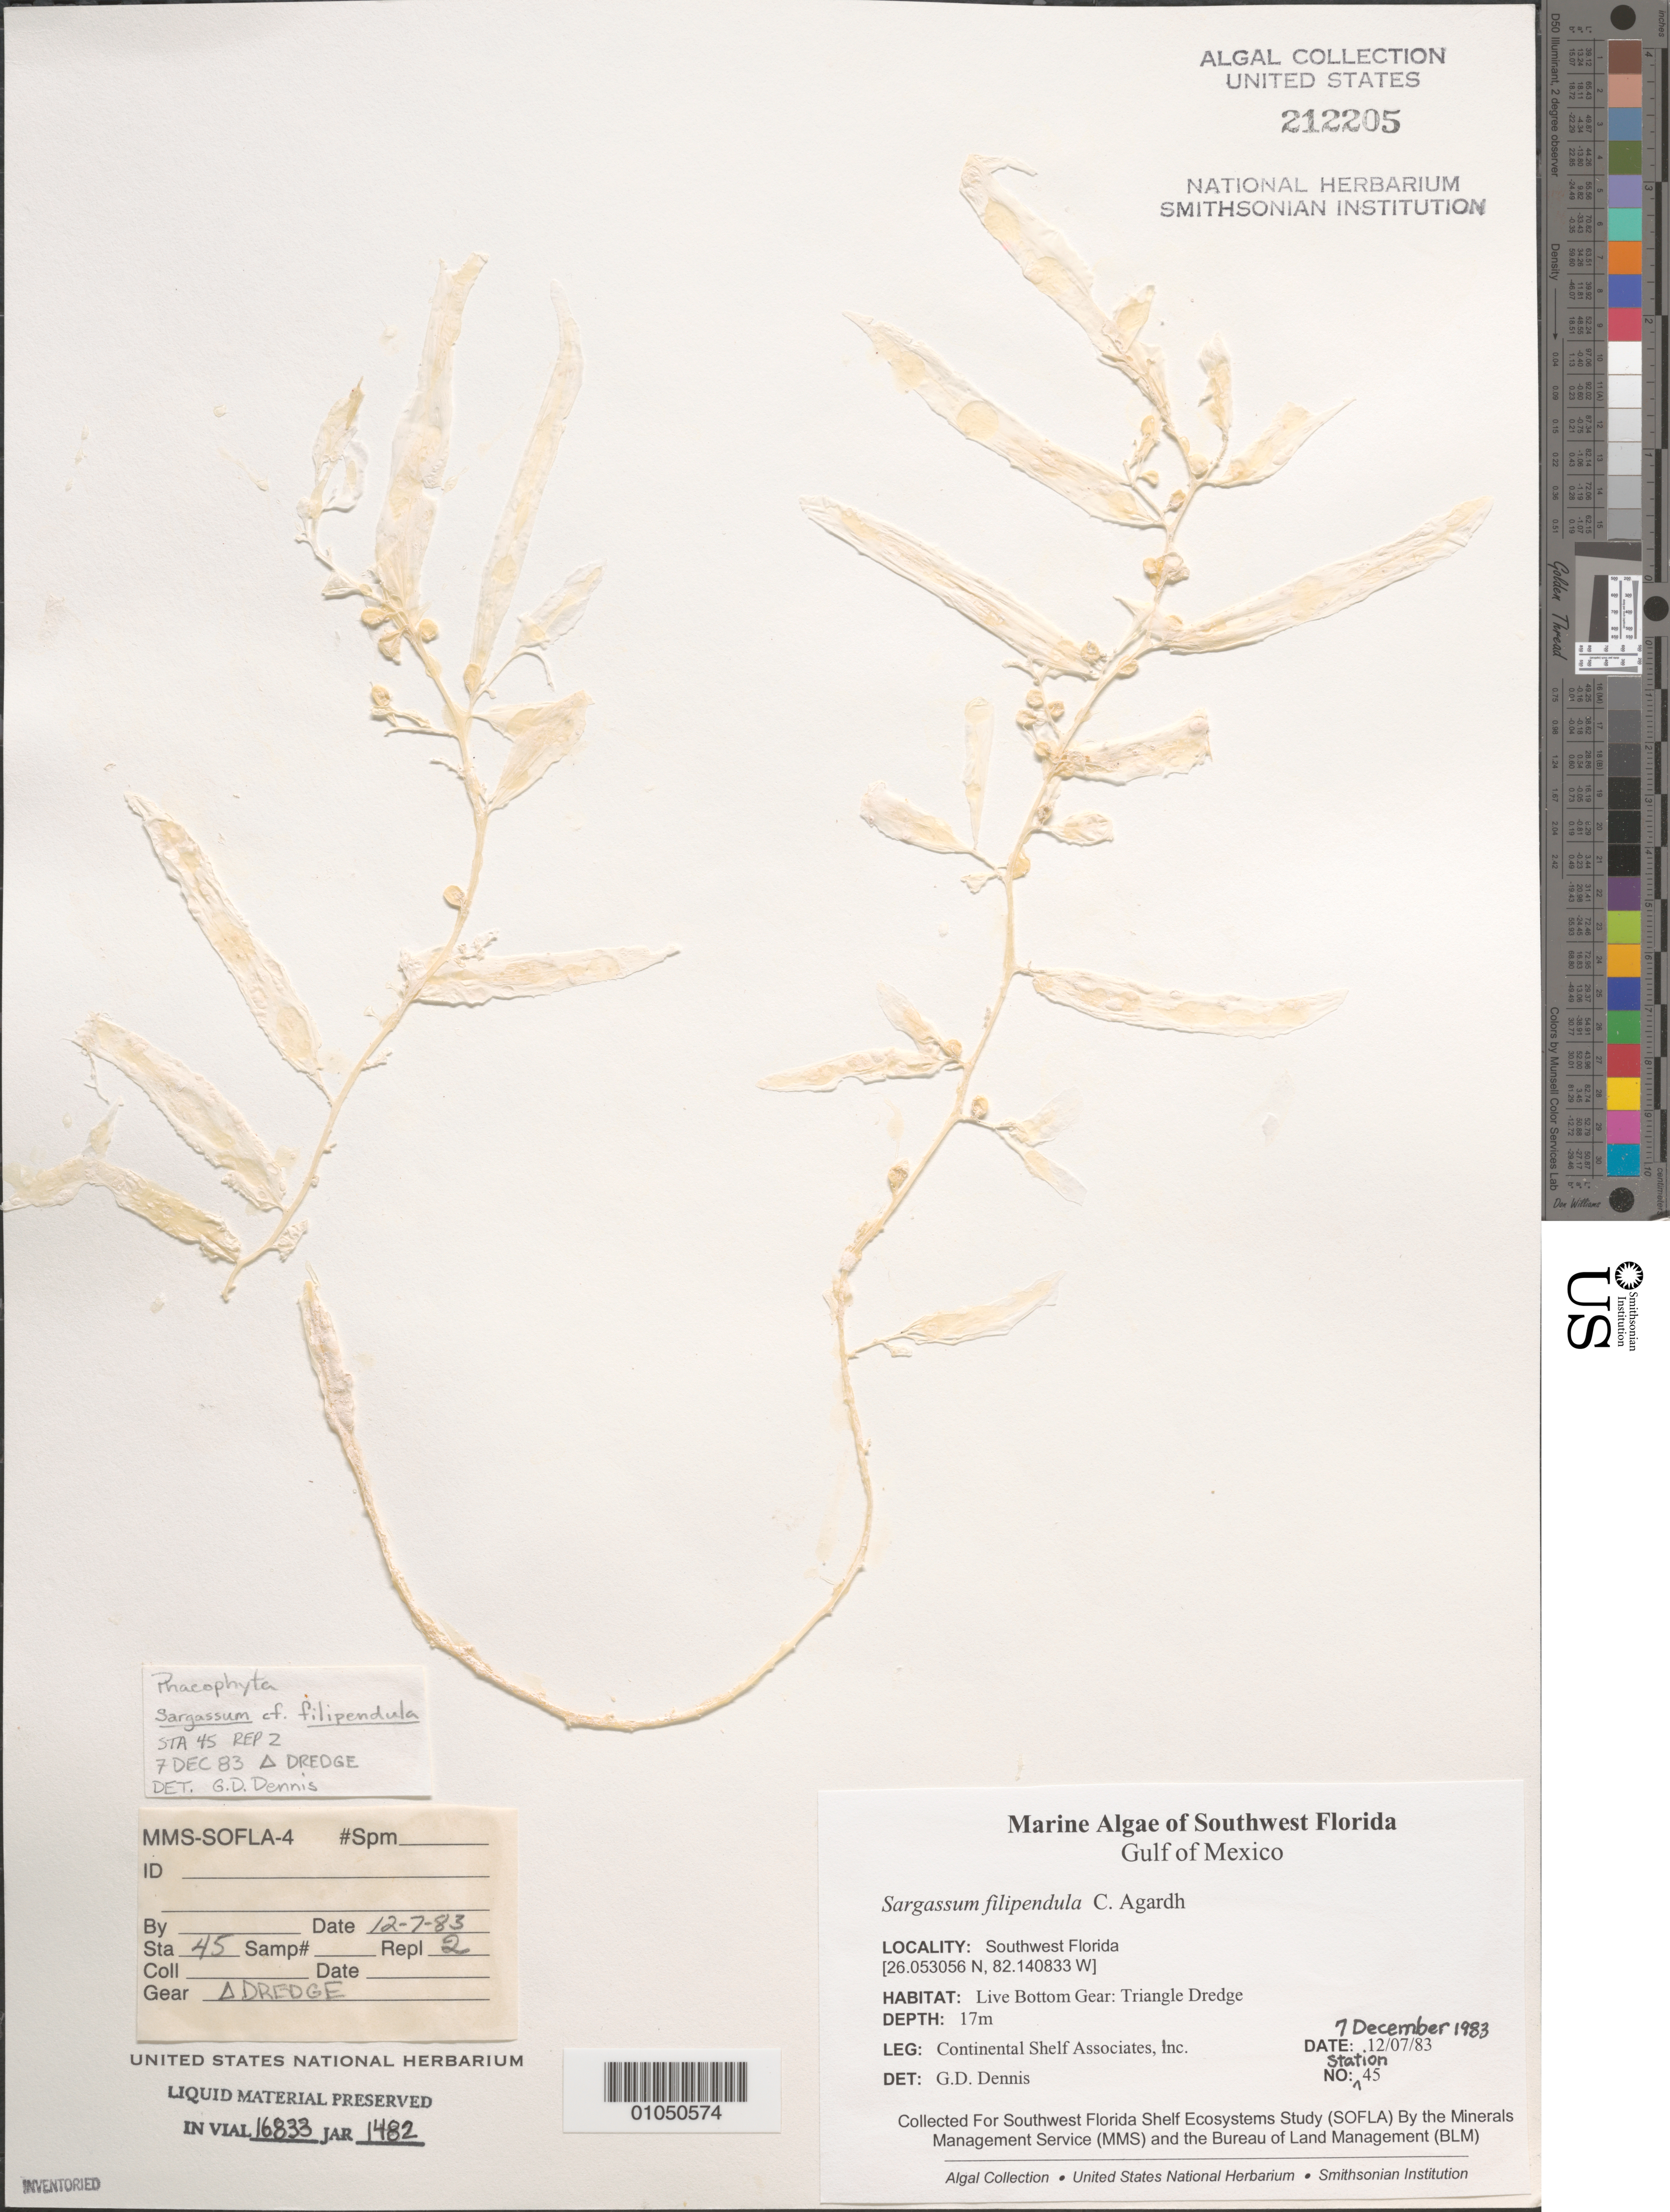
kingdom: Chromista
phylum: Ochrophyta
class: Phaeophyceae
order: Fucales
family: Sargassaceae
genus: Sargassum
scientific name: Sargassum filipendula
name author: C. Agardh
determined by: Dennis, G. D.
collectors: Continental Shelf Associates Inc.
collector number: Station 45 Repl 2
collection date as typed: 07 Dec 1983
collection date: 1983-12-07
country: United States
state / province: Florida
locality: Gulf of Mexico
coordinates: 26.053056 N, 82.140833 W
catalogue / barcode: US 212205